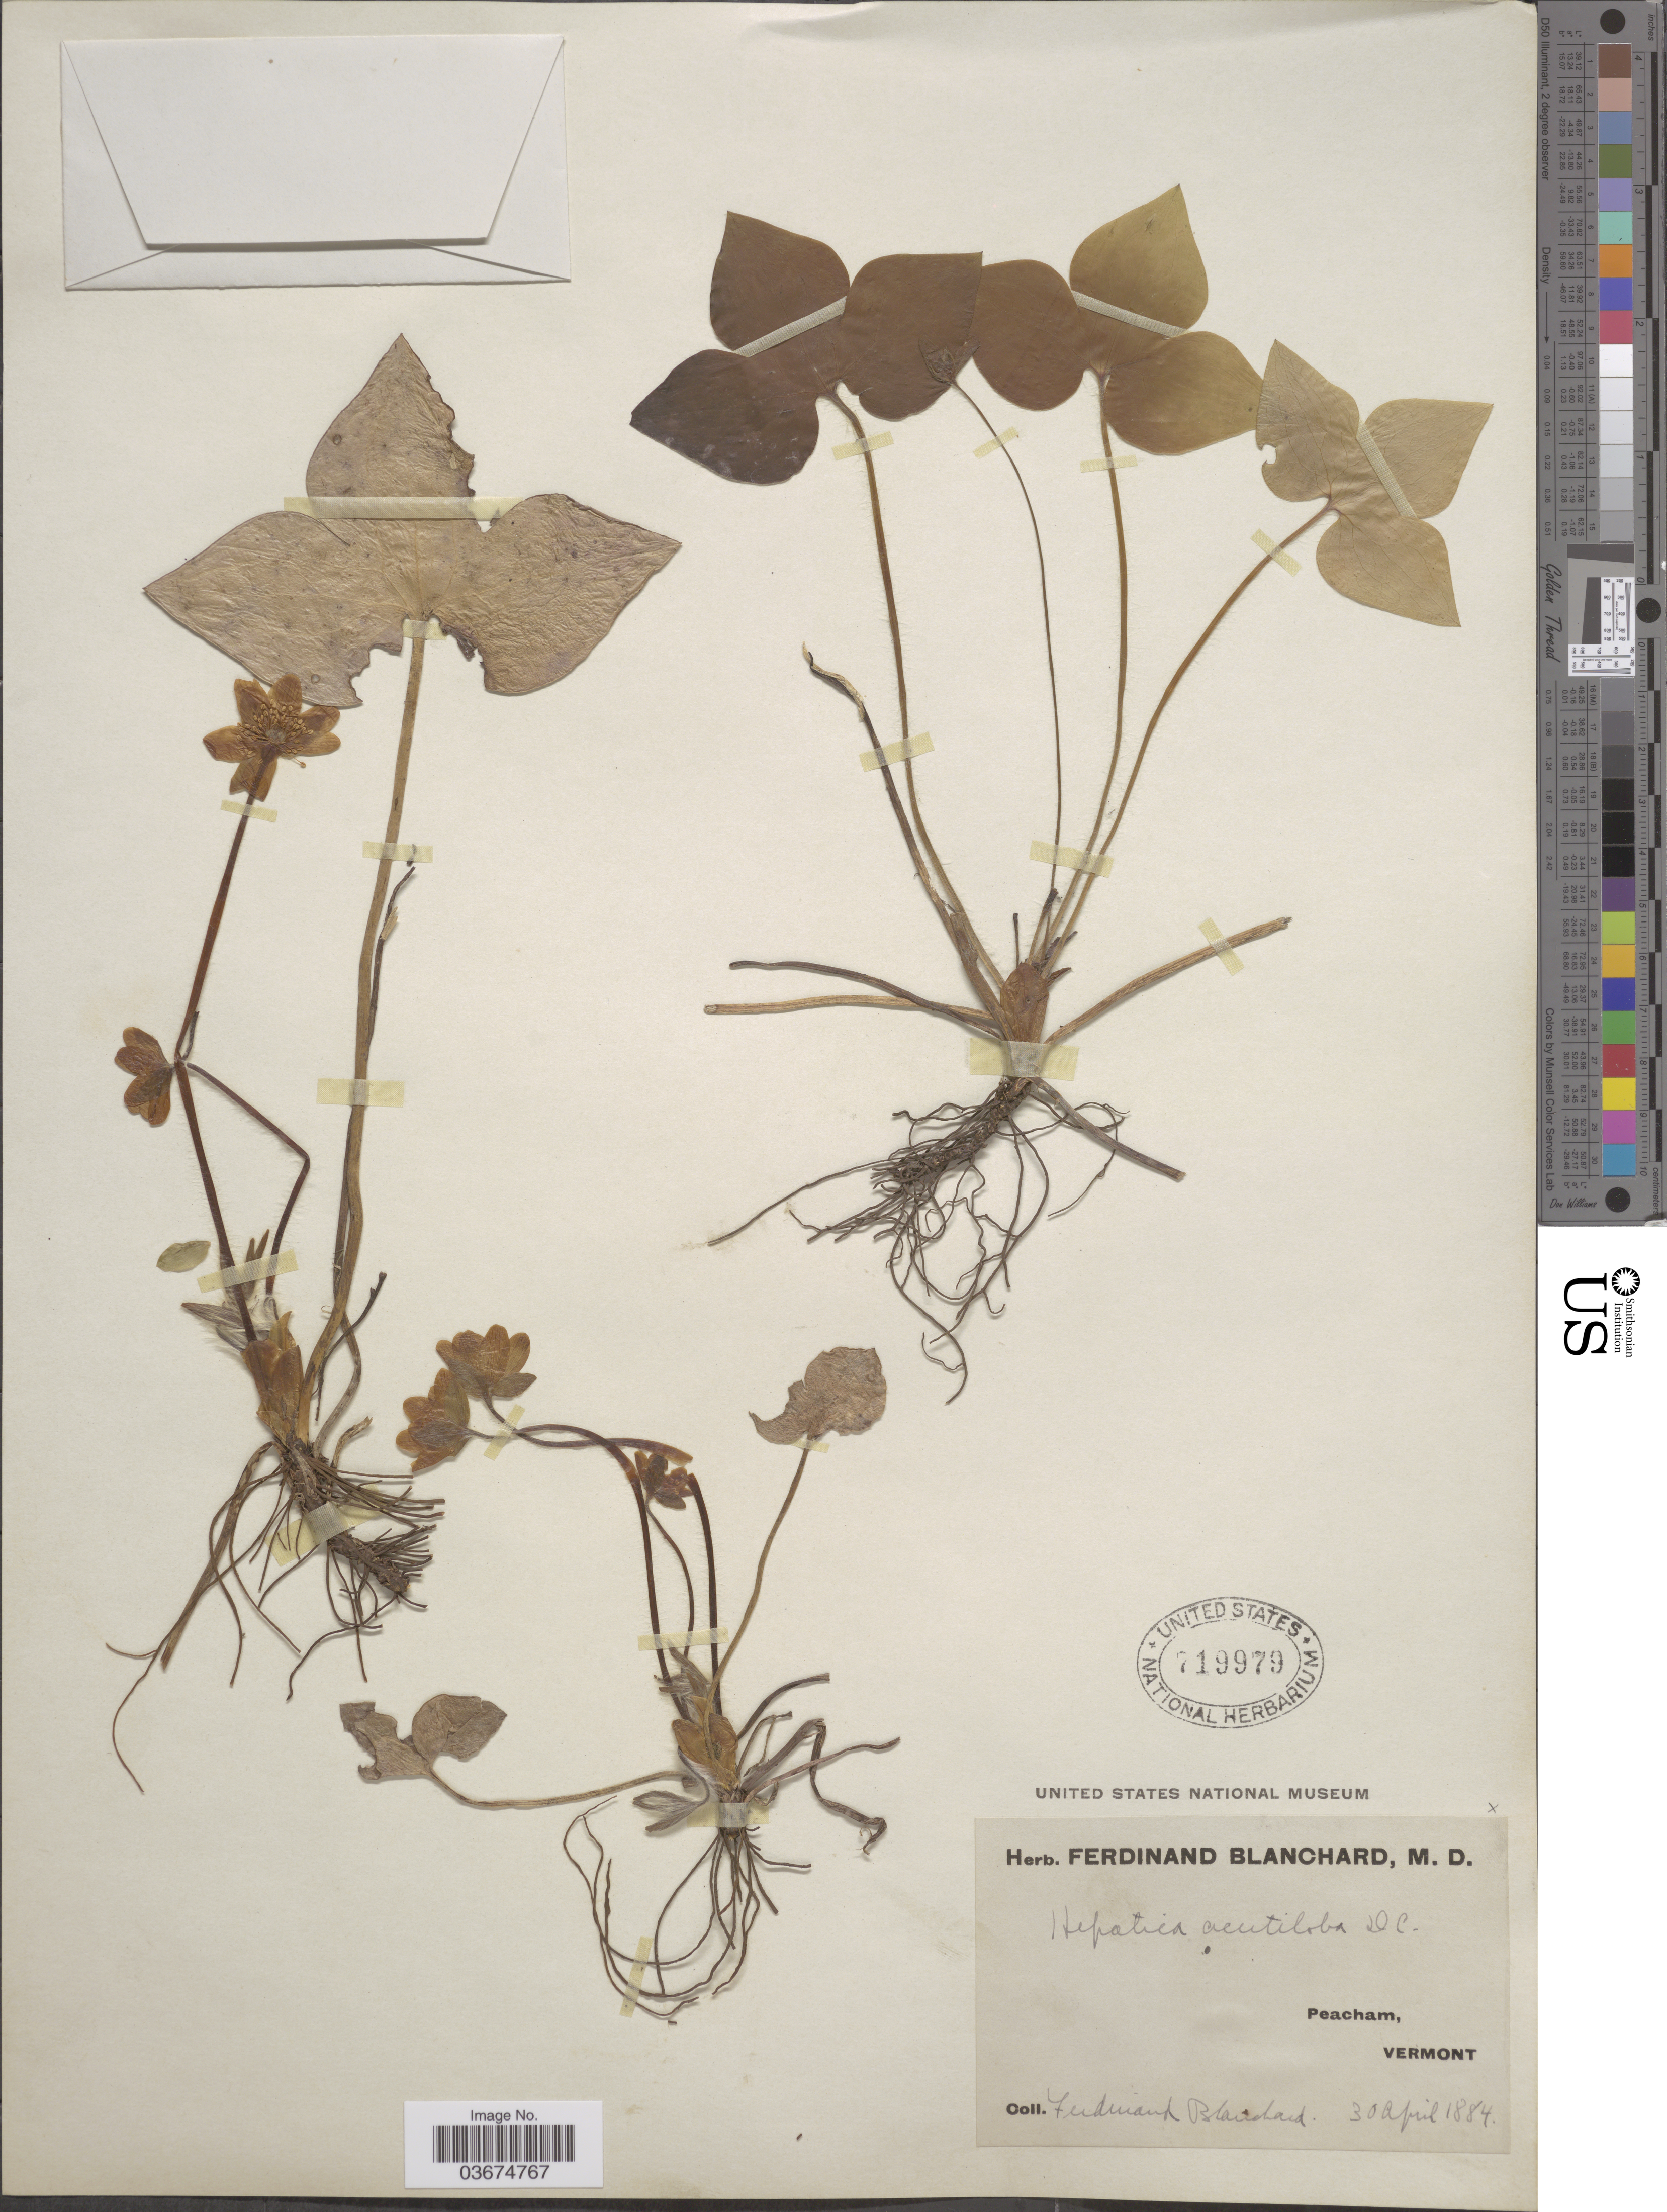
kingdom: Plantae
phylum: Tracheophyta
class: Magnoliopsida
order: Ranunculales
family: Ranunculaceae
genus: Hepatica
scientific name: Hepatica acutiloba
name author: DC.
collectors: F. Blanchard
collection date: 1884-04-30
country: United States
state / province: Vermont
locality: Peacham.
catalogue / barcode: US 719979